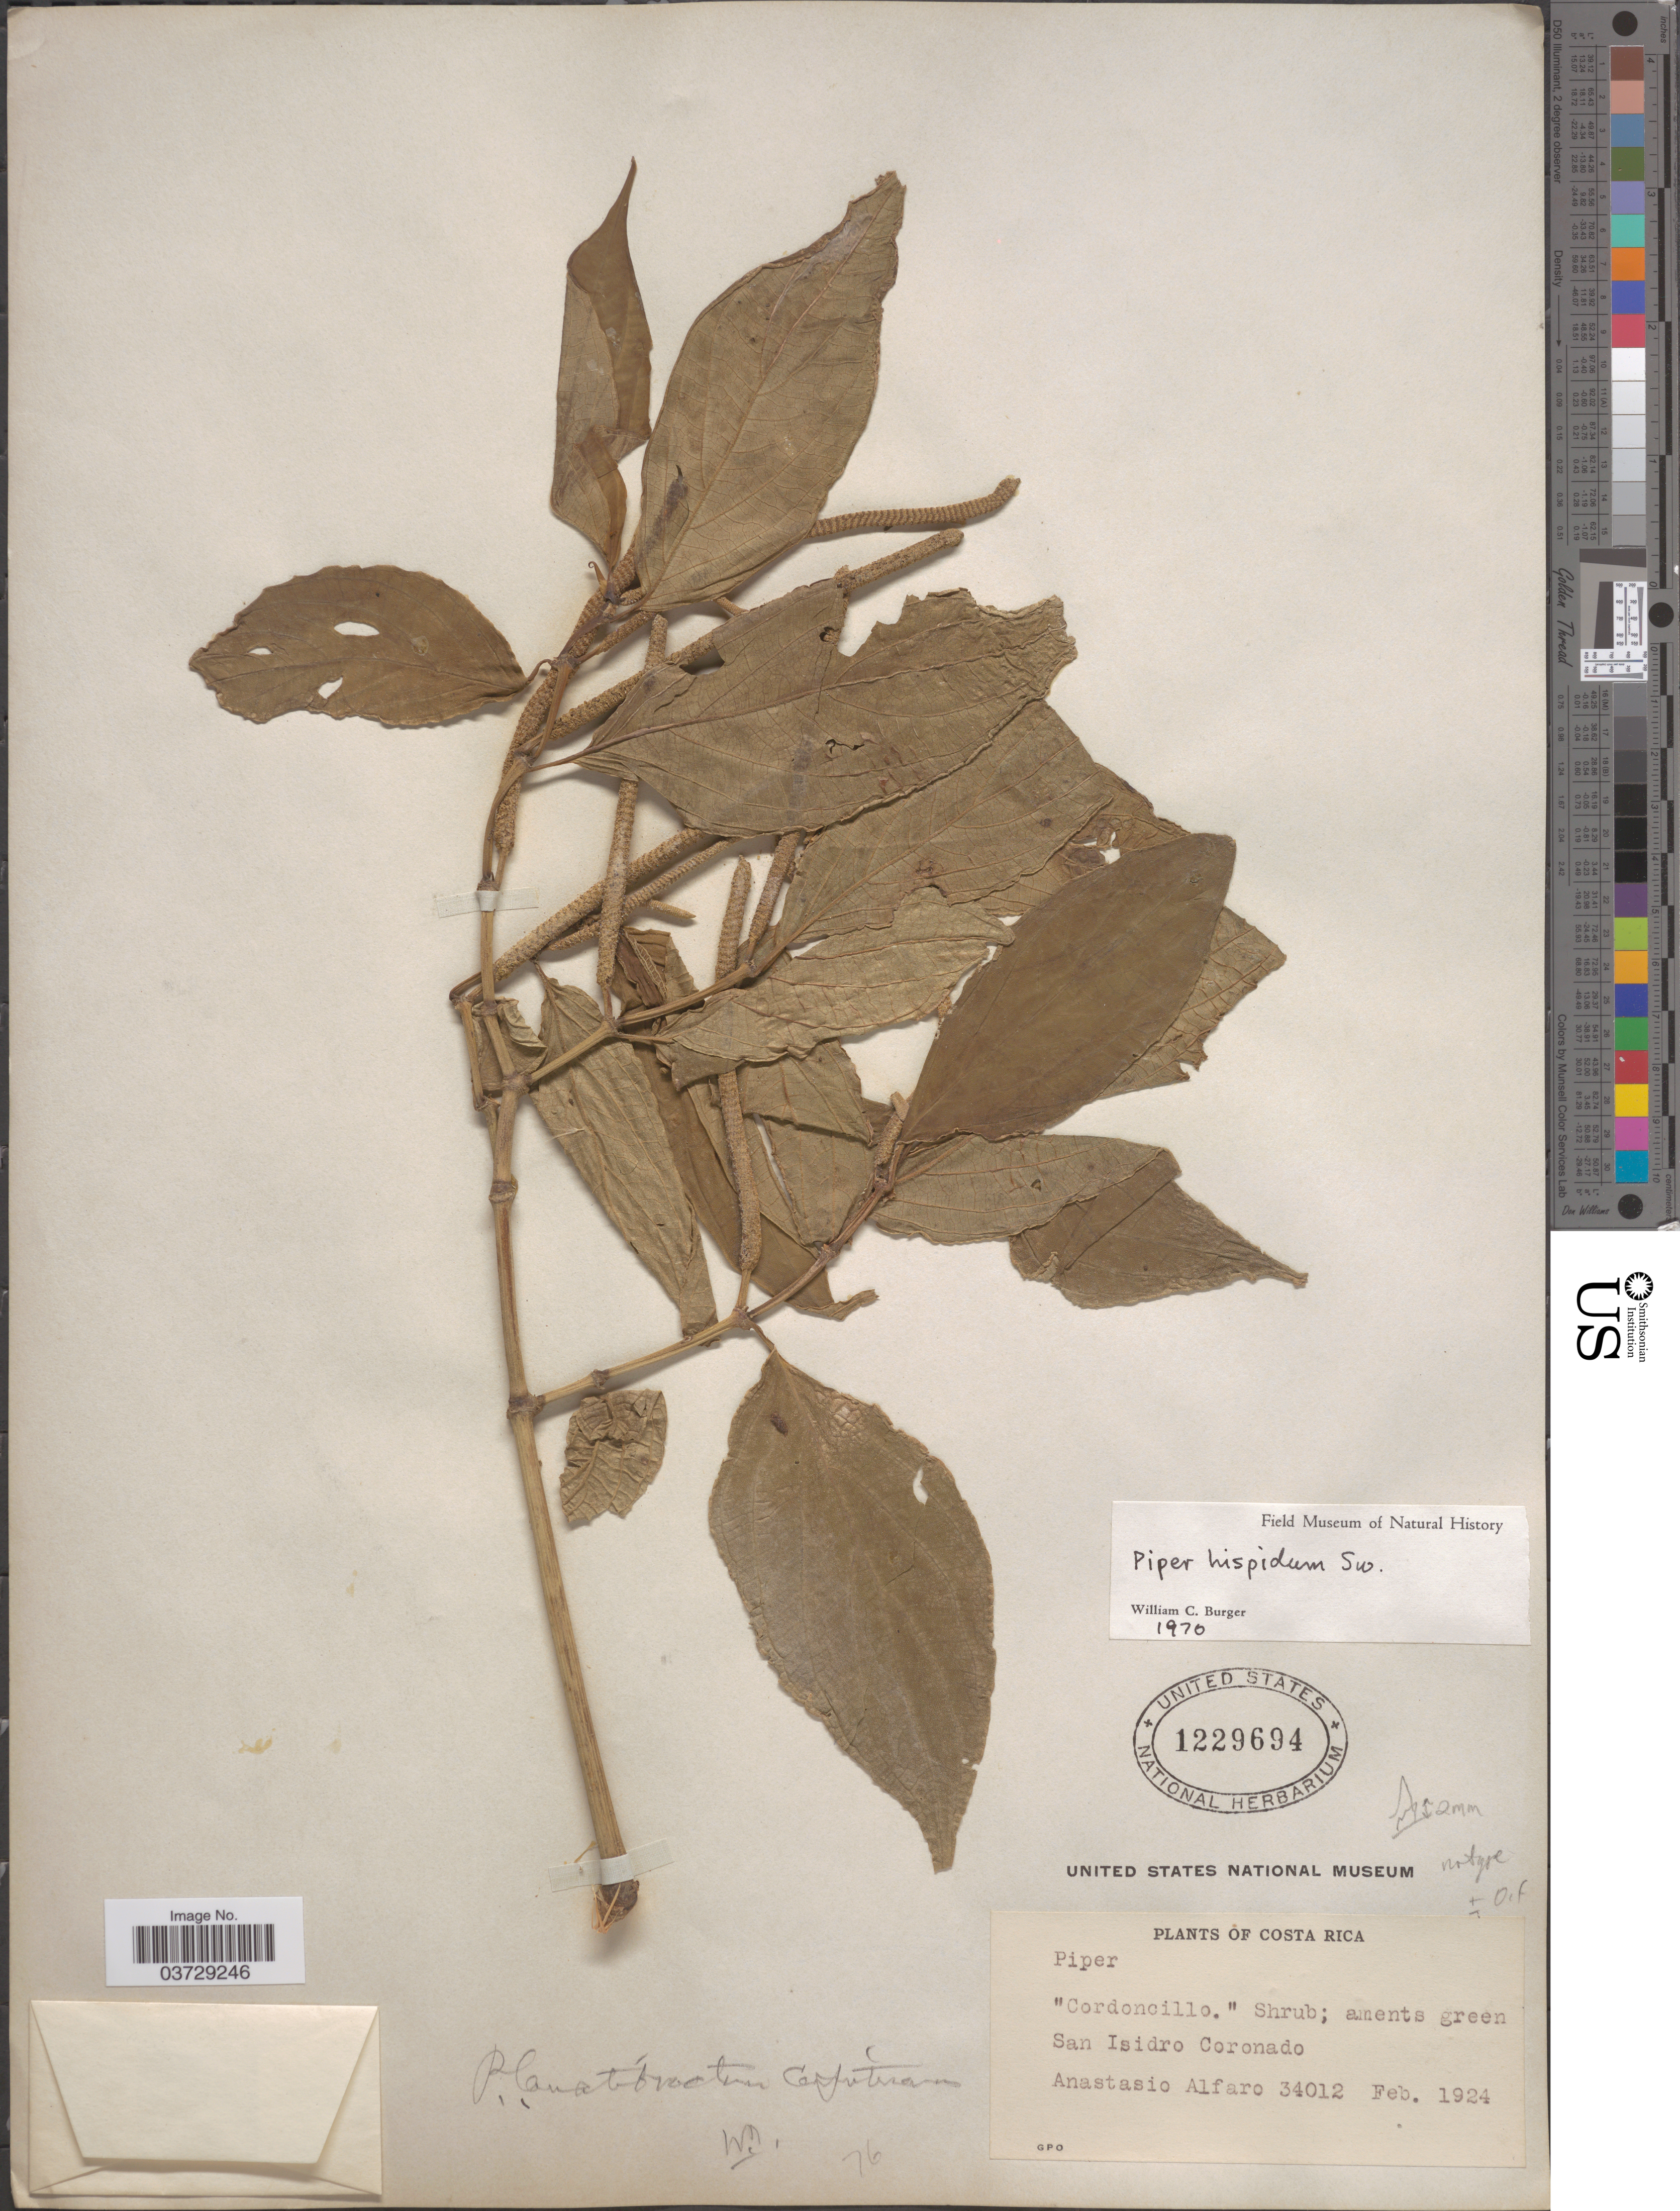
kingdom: Plantae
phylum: Tracheophyta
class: Magnoliopsida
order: Piperales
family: Piperaceae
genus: Piper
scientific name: Piper hispidum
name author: Sw.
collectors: A. Alfaro Gonzalez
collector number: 34012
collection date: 1924-02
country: Costa Rica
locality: San Isidro Coronado.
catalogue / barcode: US 1229694